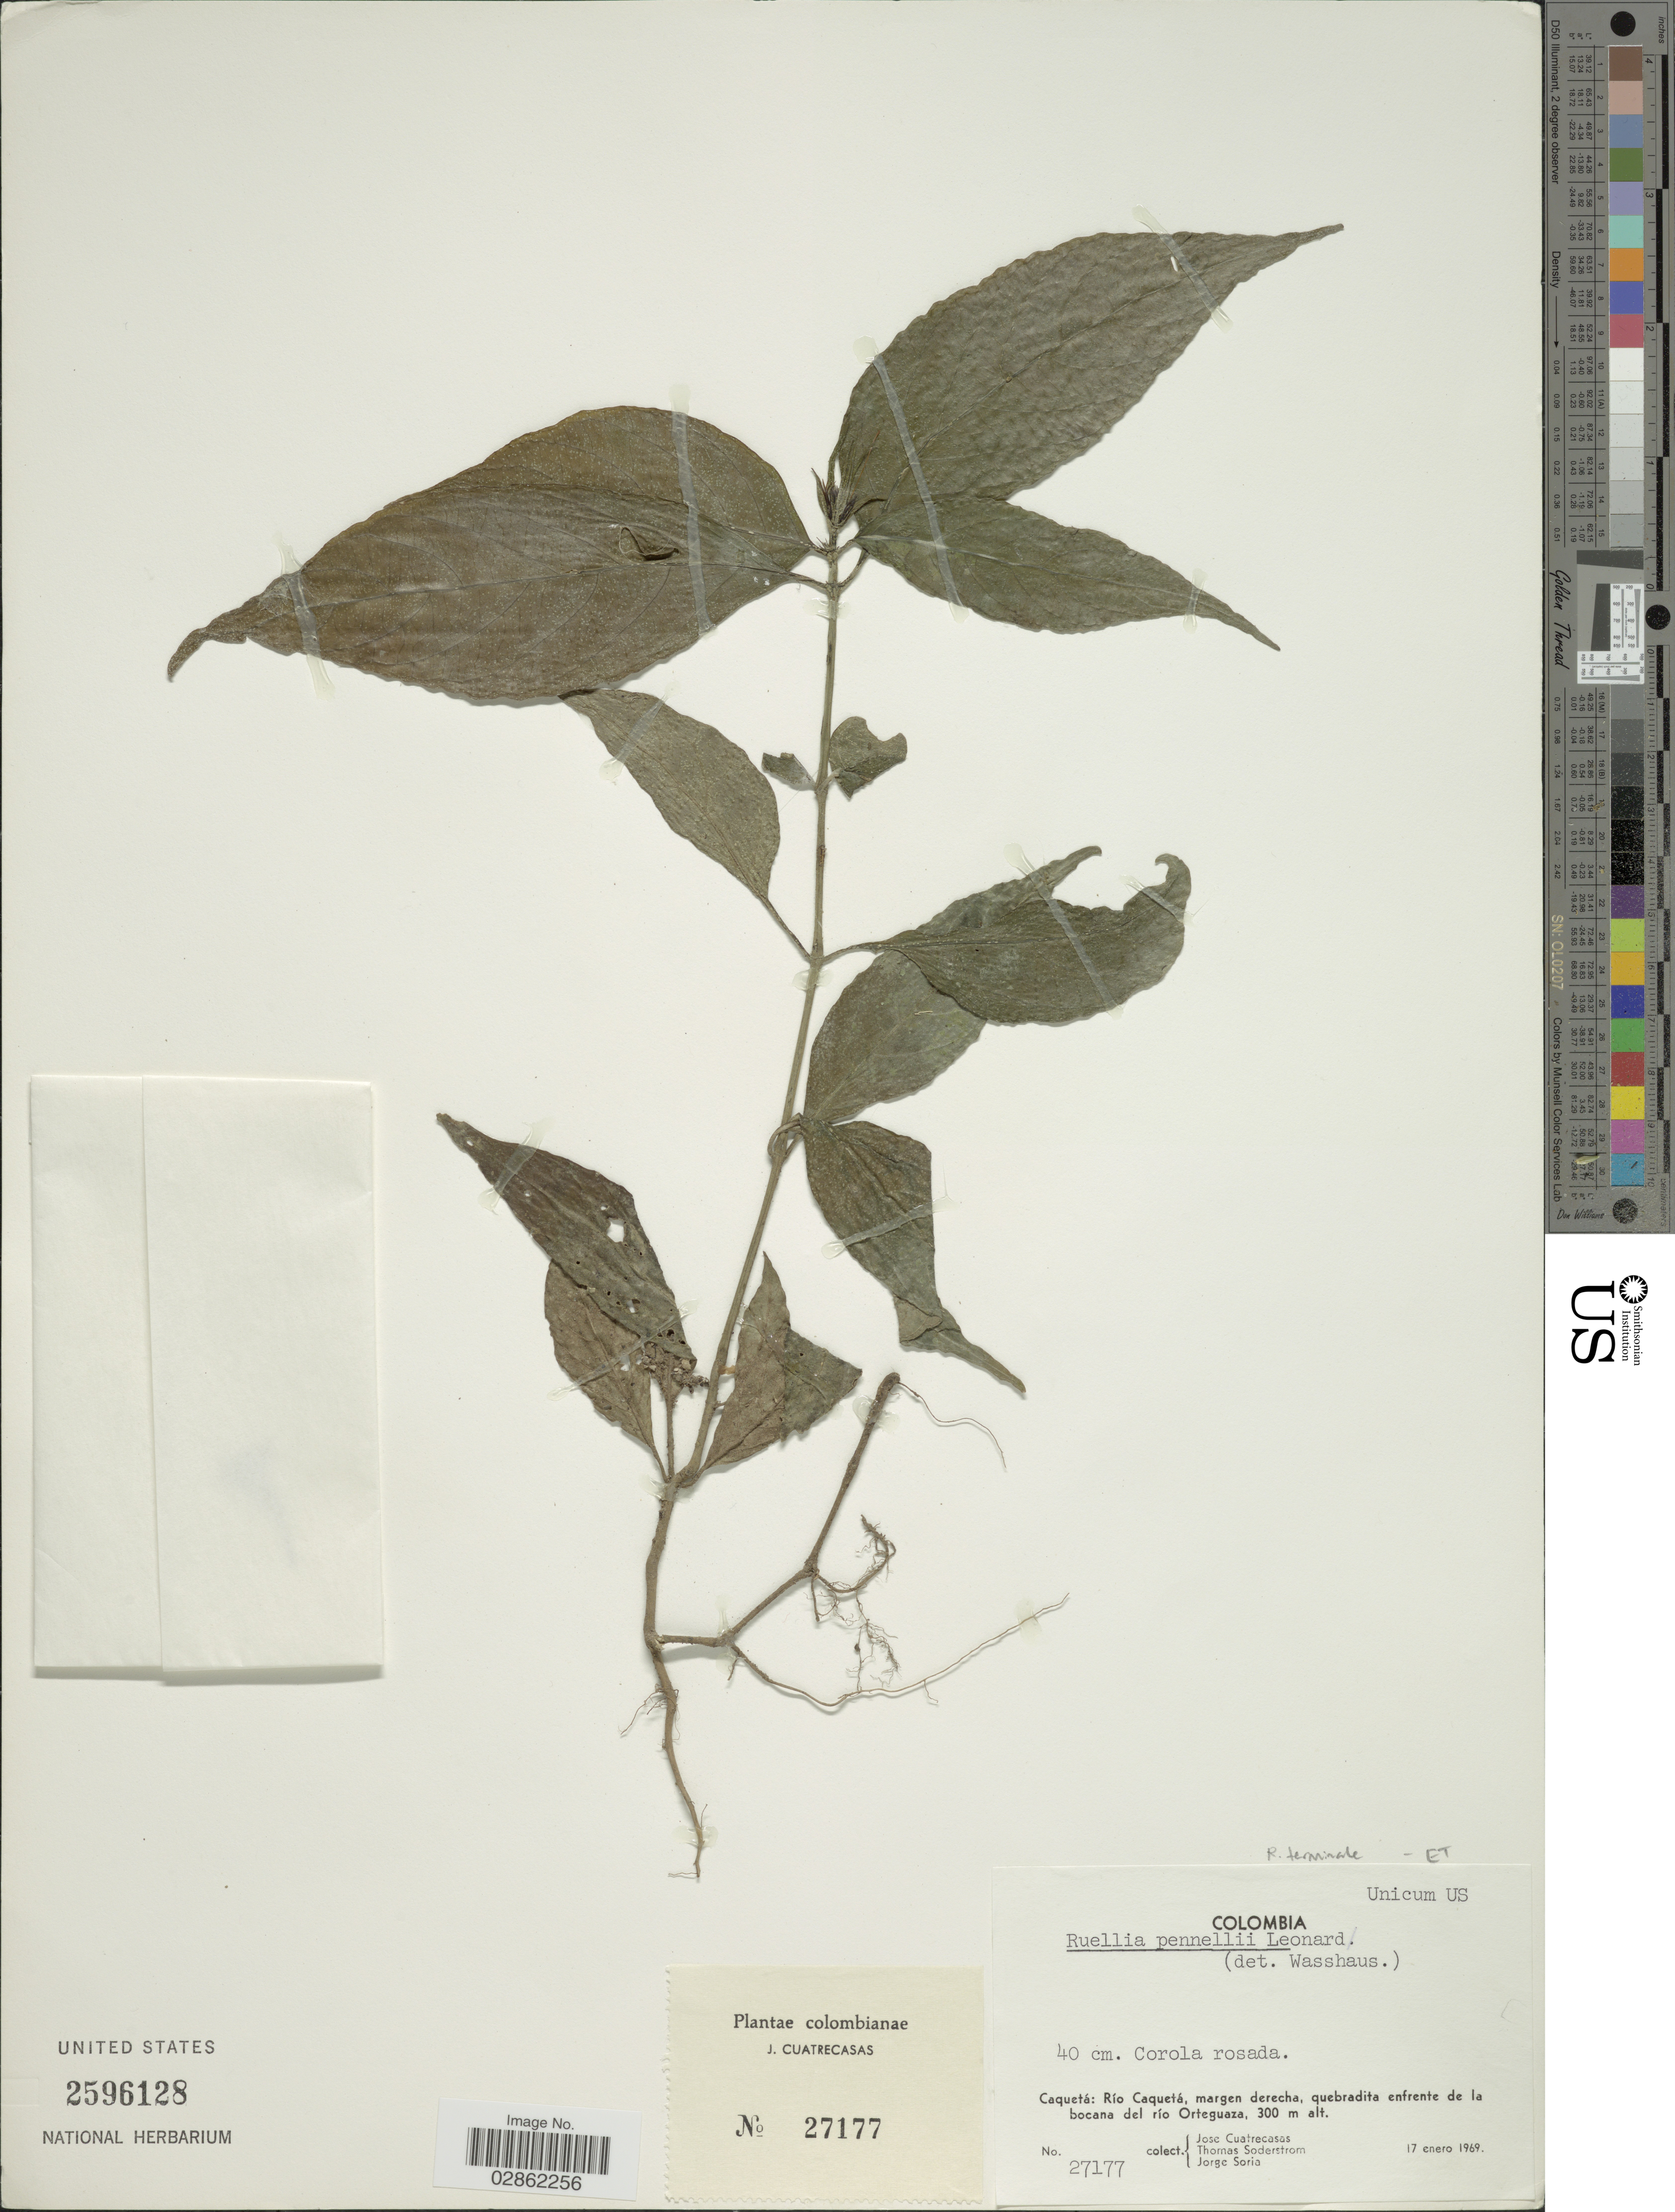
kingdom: Plantae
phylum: Tracheophyta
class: Magnoliopsida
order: Lamiales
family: Acanthaceae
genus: Ruellia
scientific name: Ruellia terminalis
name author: (Nees) Wassh.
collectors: J. Cuatrecasas, T. R. Soderstrom & J. Soria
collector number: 27177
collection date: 1969-01-17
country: Colombia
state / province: Caquetá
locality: Río Caquetá, margen derecha, quebradita enfrente de la bocana del río Orteguaza.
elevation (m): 300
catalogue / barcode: US 2596128